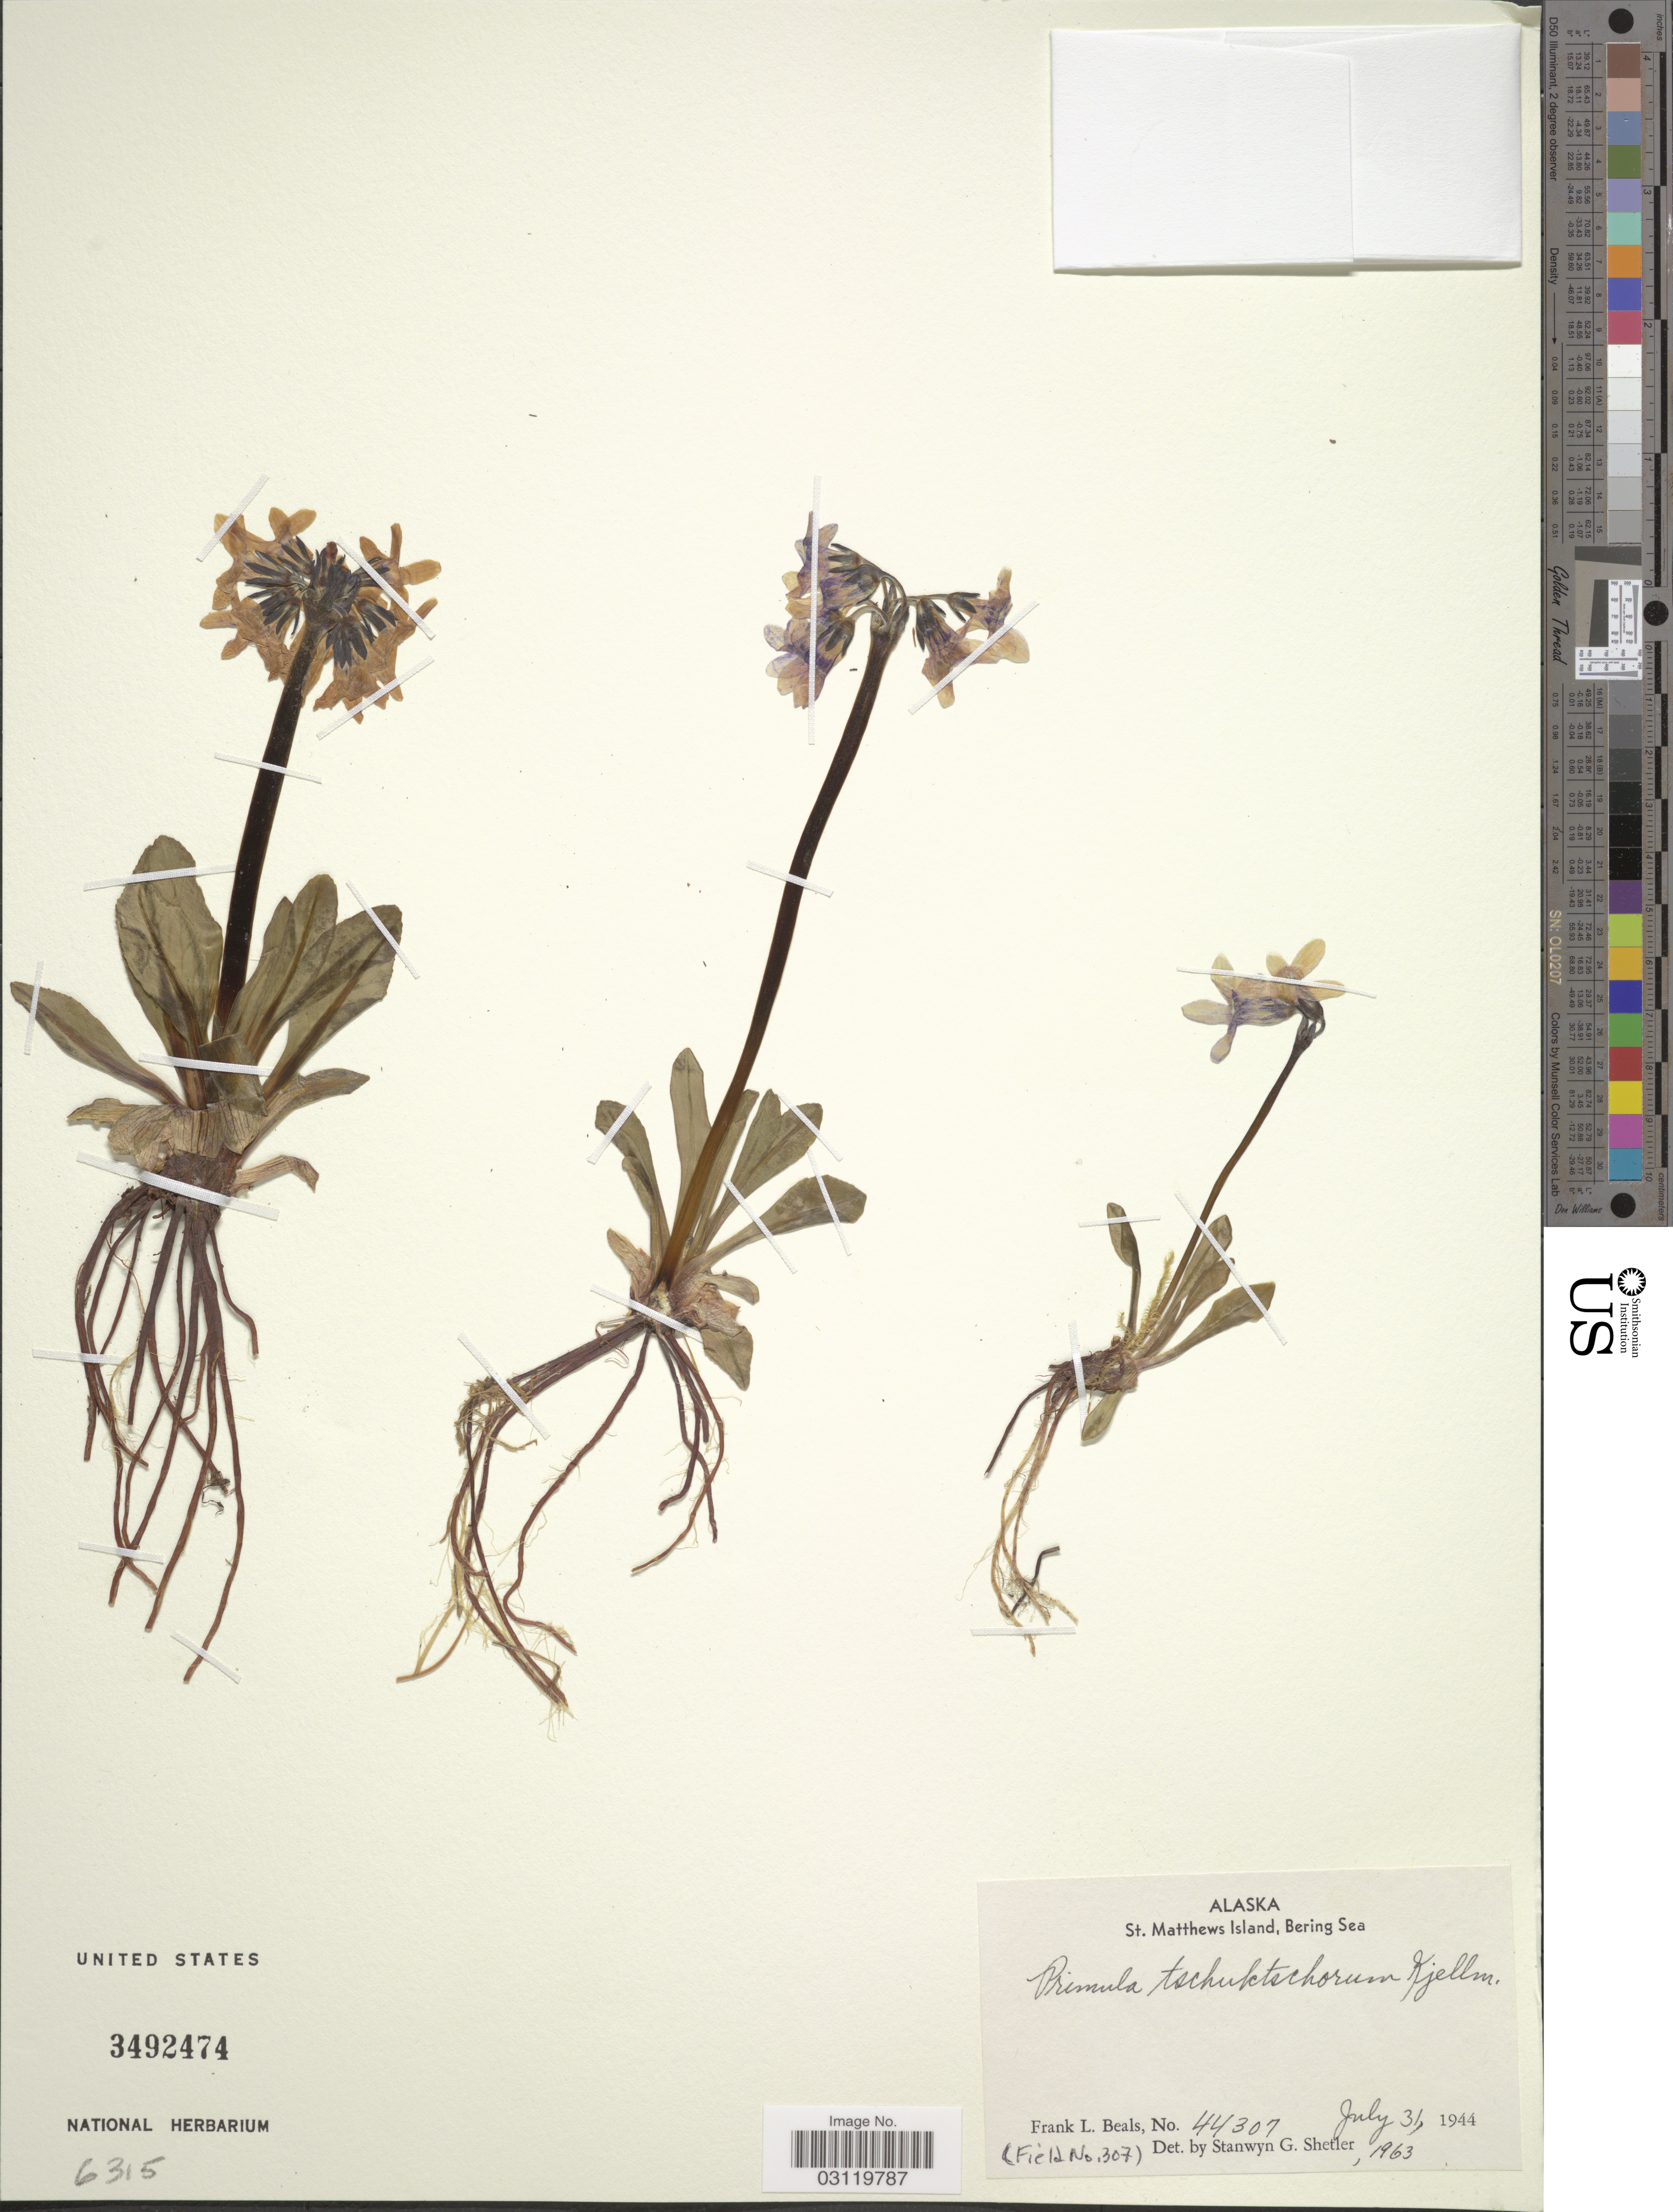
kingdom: Plantae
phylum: Tracheophyta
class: Magnoliopsida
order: Ericales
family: Primulaceae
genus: Primula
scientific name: Primula tschuktschorum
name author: Kjellm.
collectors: F. Beals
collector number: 44307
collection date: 1944-07-31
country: United States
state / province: Alaska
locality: St. Matthews Island, Bering Sea.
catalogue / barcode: US 3492474